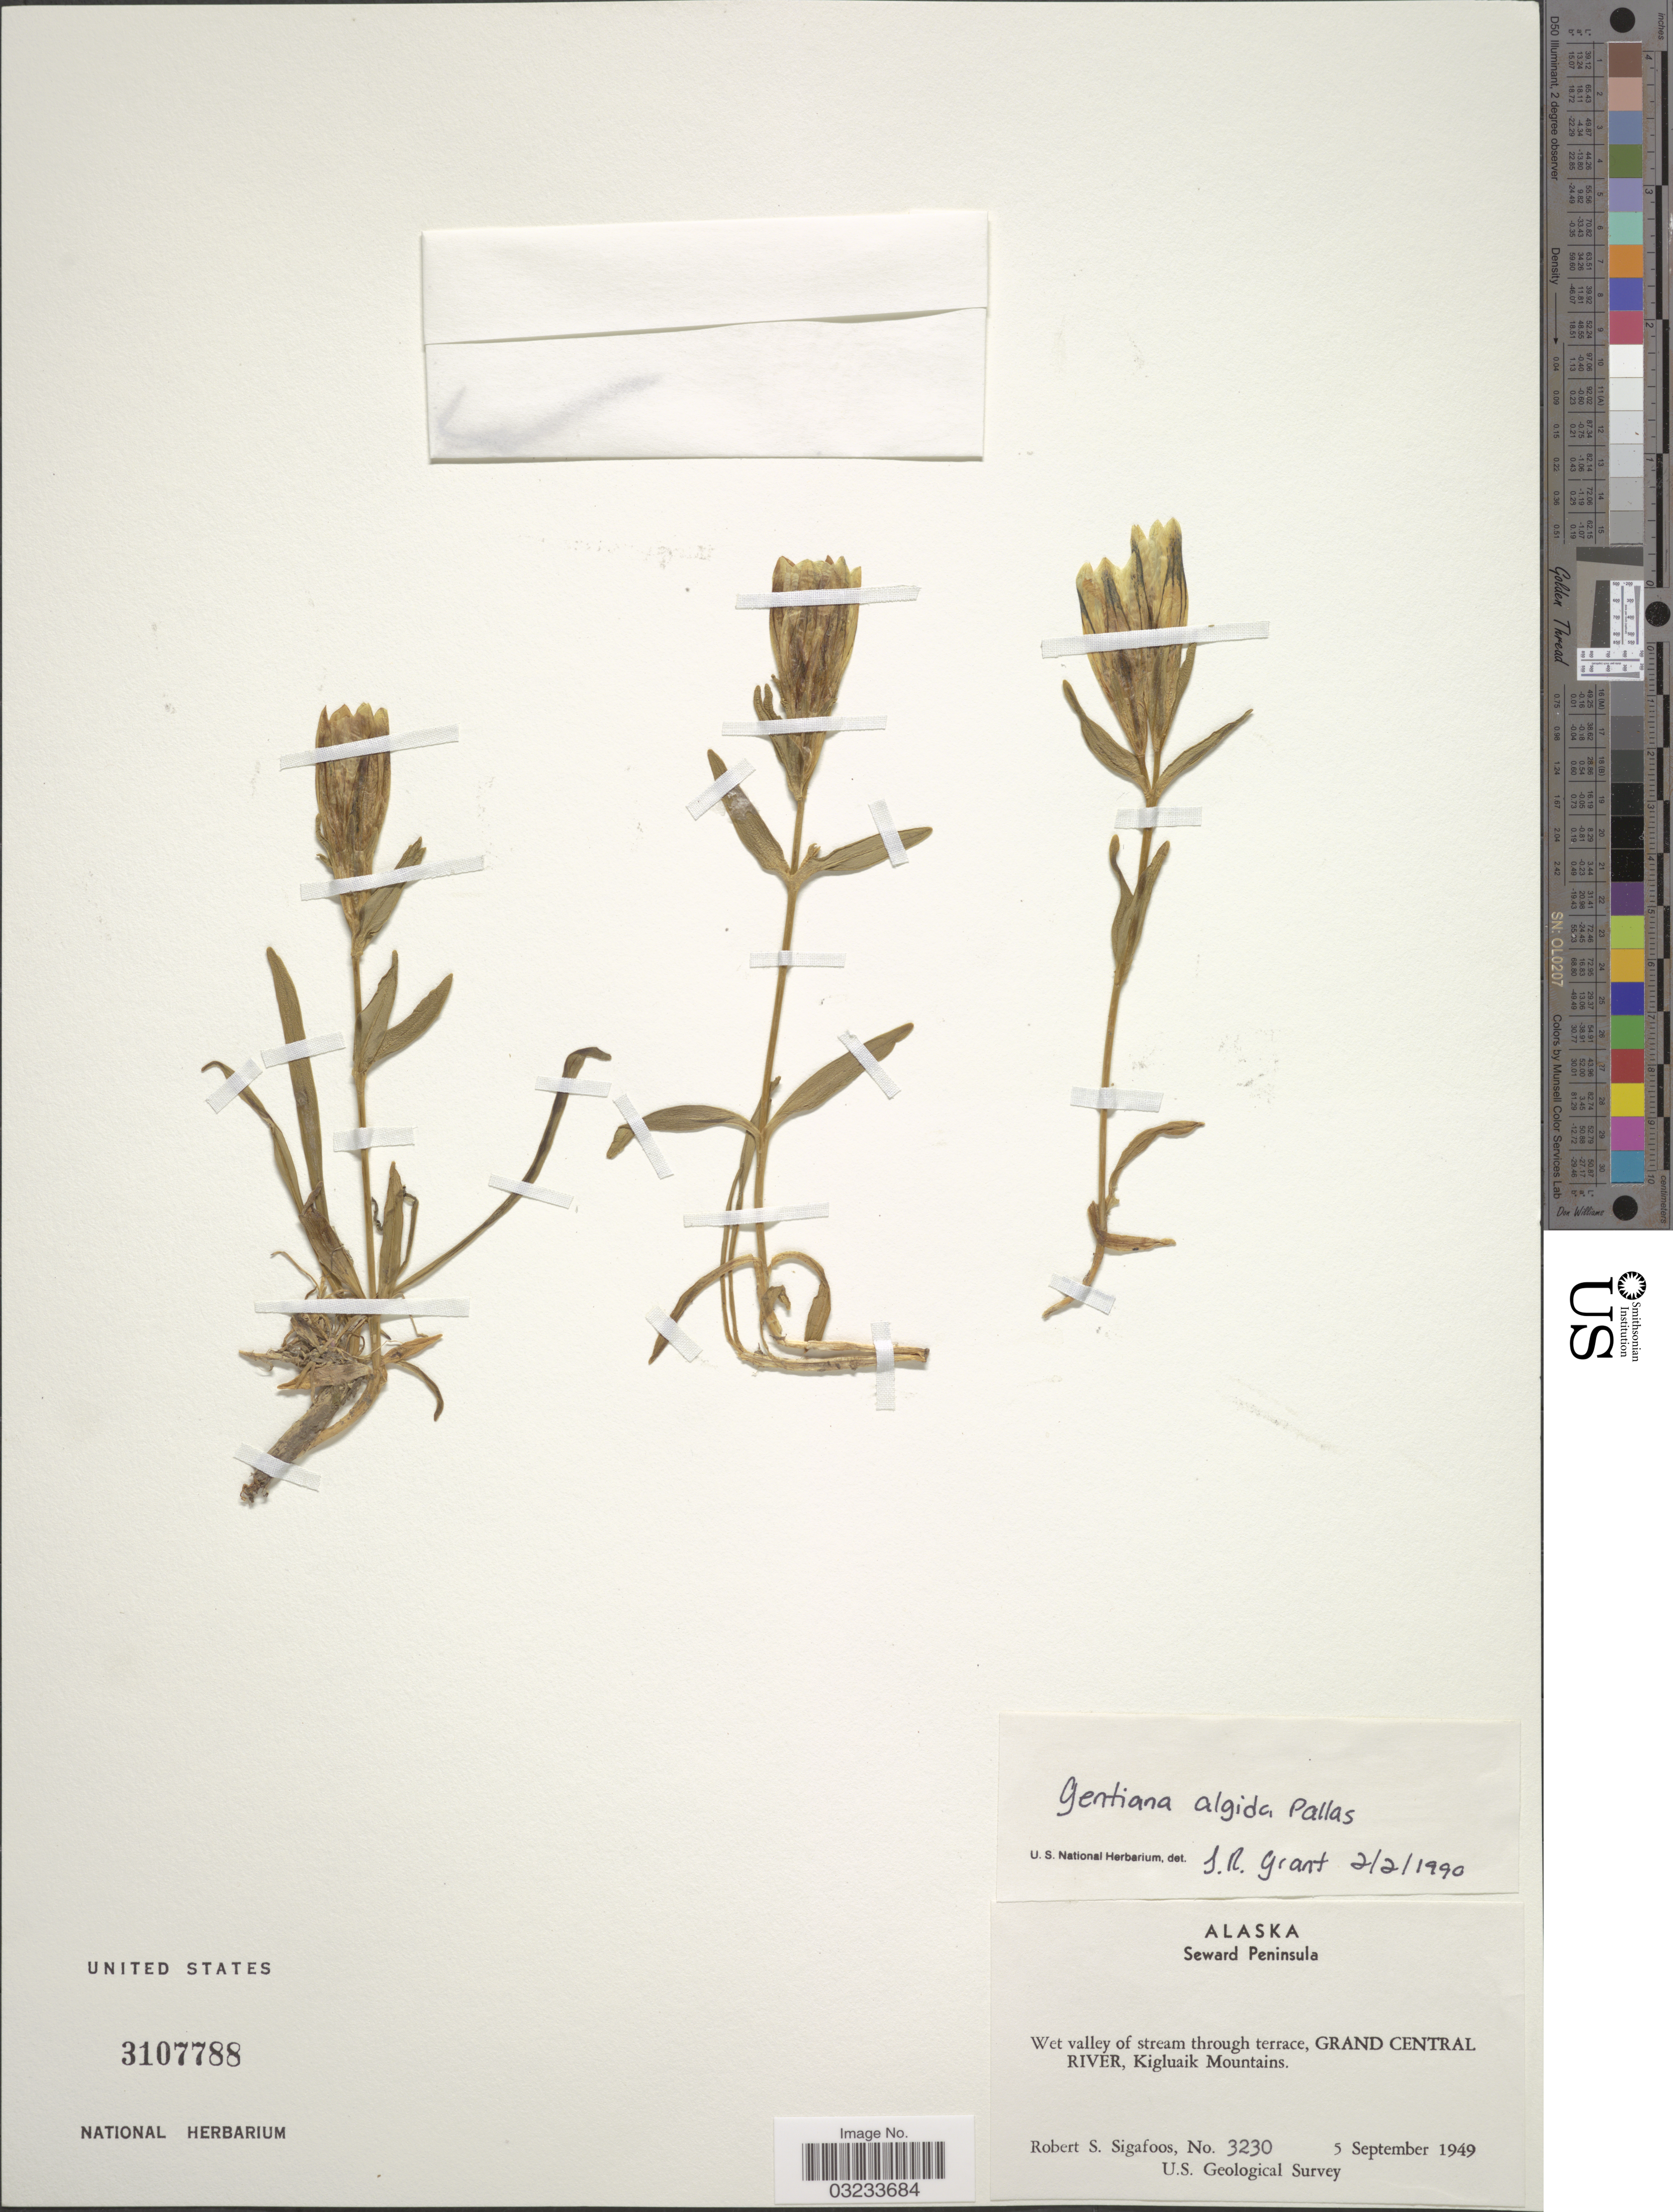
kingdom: Plantae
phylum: Tracheophyta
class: Magnoliopsida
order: Gentianales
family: Gentianaceae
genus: Gentiana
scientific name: Gentiana algida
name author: Pall.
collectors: R. Sigafoos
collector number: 3230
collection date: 1949-09-05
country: United States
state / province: Alaska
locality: Seward Peninsula. Wet valley of stream through terrace, Grand Central River, Kigluaik Mountains.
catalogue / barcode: US 3107788